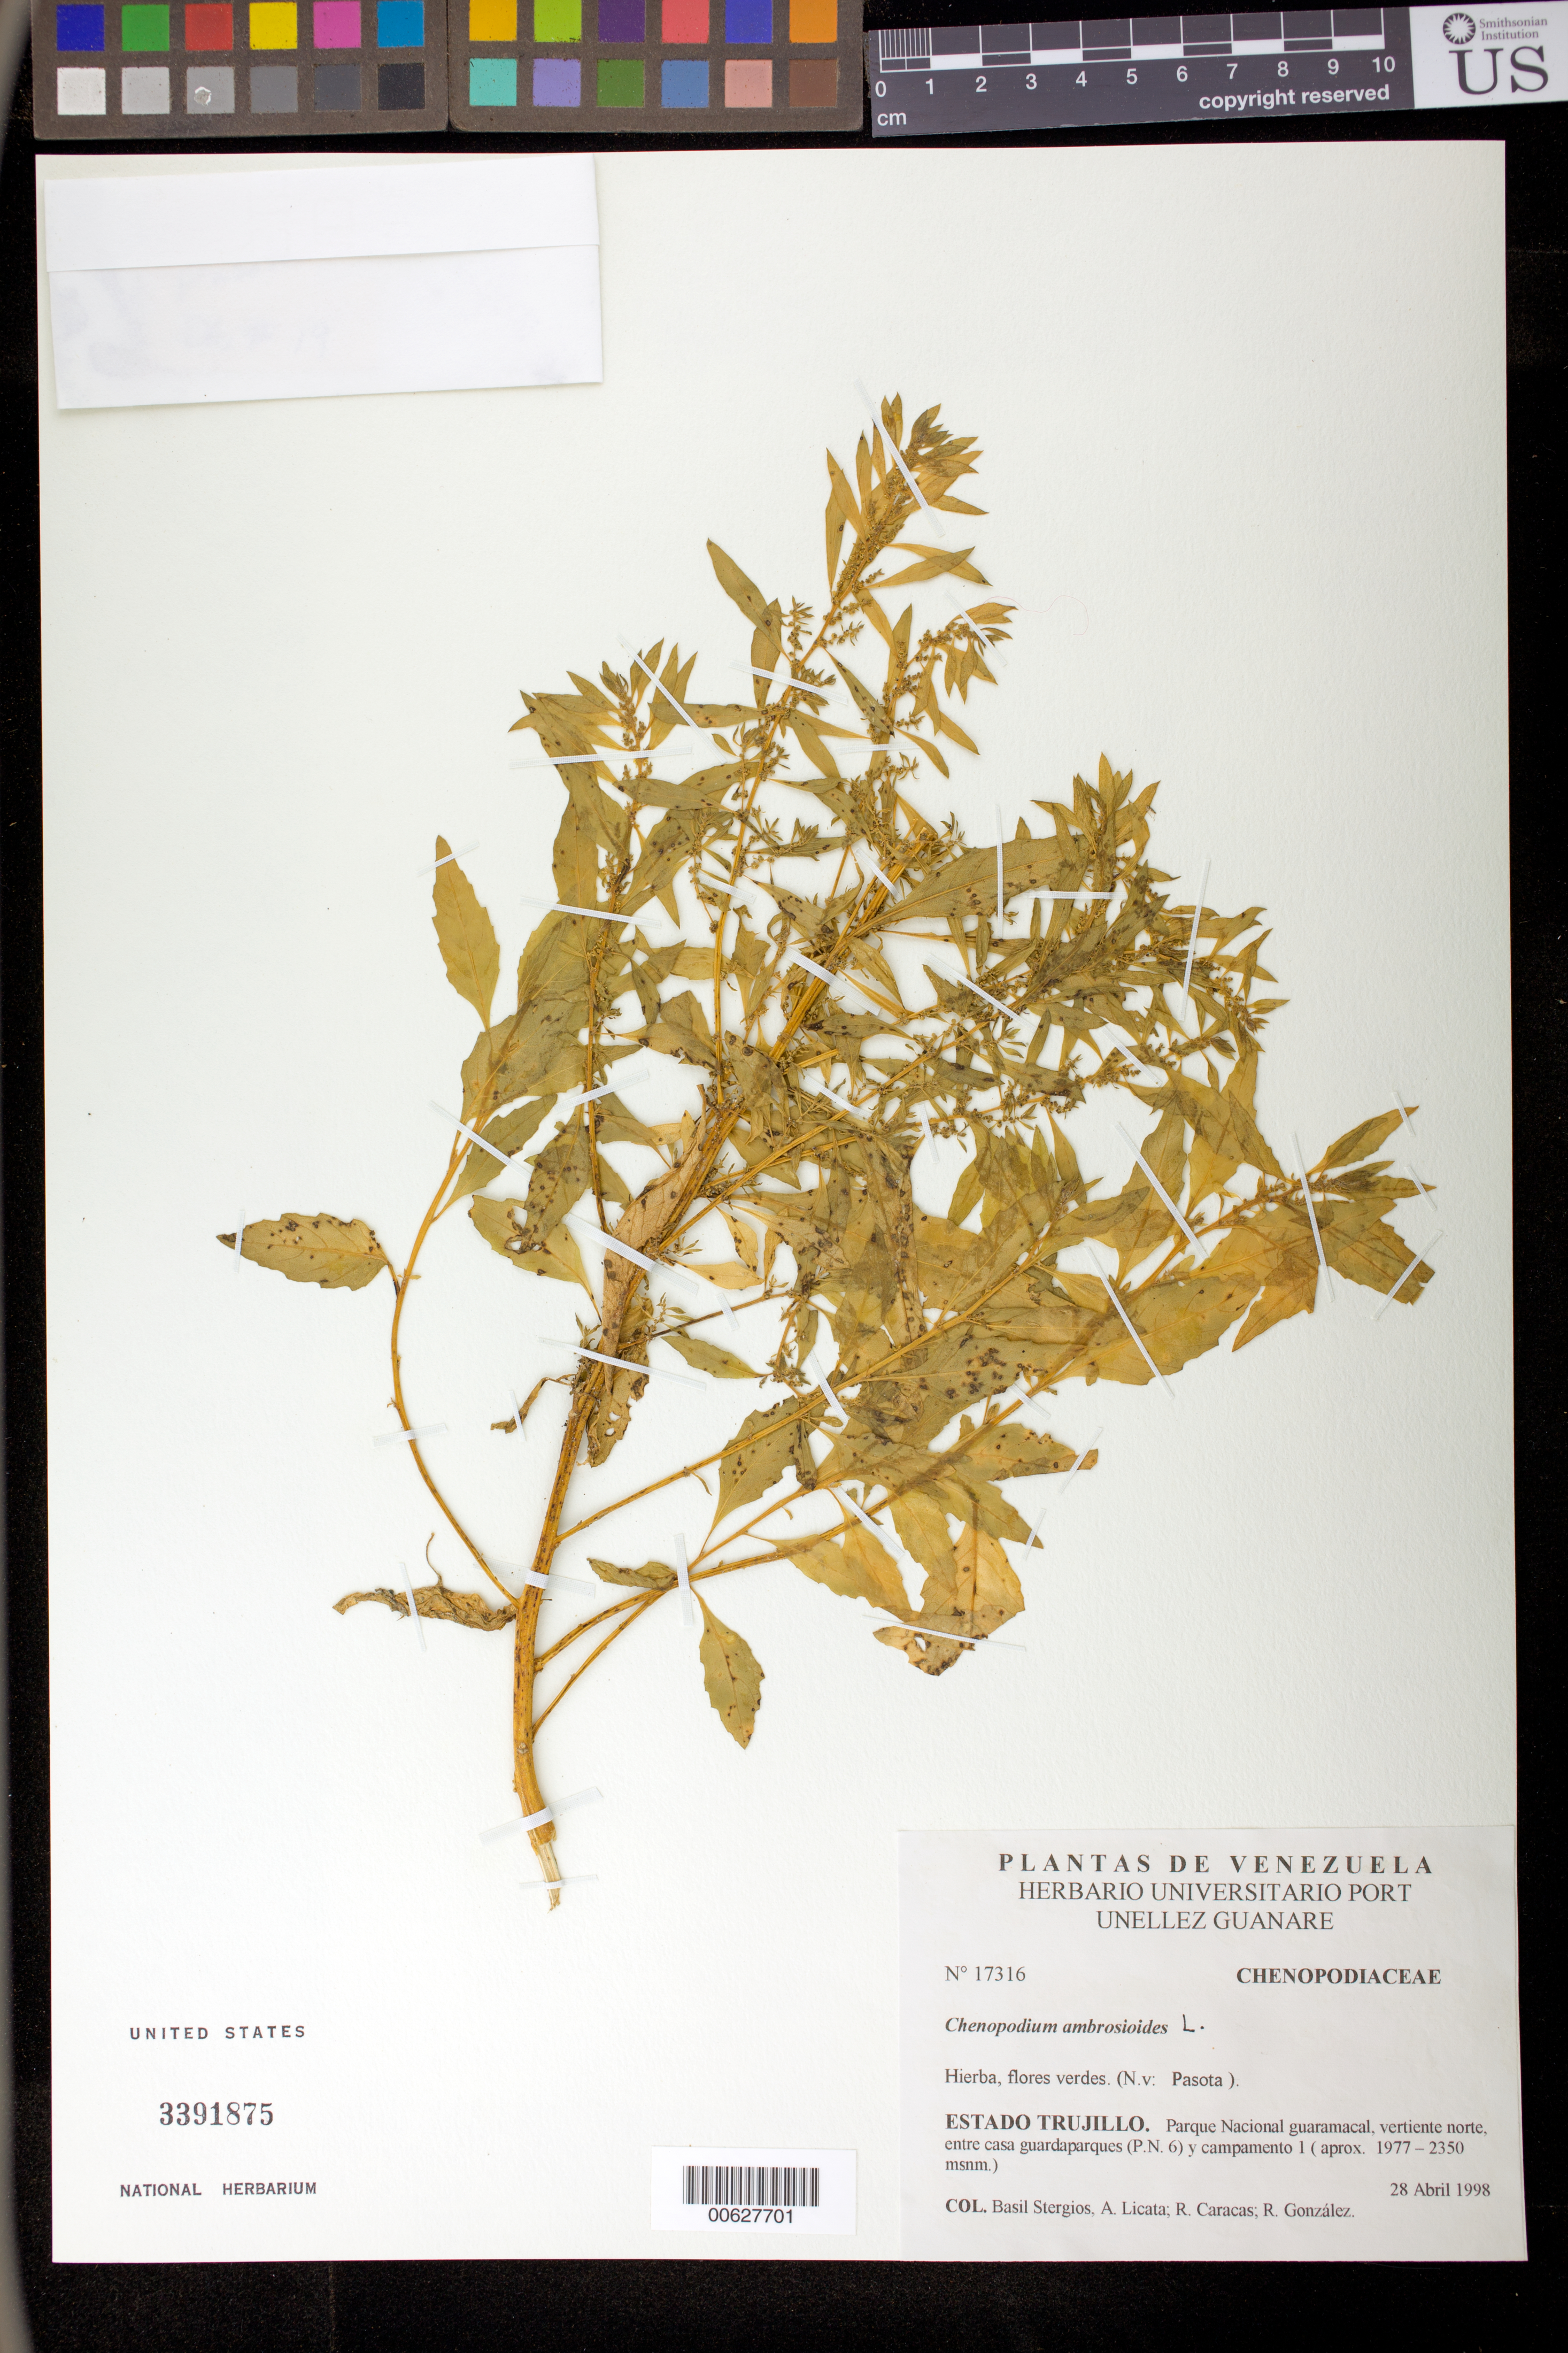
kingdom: Plantae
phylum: Tracheophyta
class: Magnoliopsida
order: Caryophyllales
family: Amaranthaceae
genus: Chenopodium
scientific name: Chenopodium ambrosioides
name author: L.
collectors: B. G. Stergios, A. Licata, R. Caracas & R. González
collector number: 17316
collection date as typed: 28 Apr 1998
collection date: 1998-04-28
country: Venezuela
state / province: Trujillo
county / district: Boconó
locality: Parque Nacional Guaramacal, vertiente N, entre casa guardaparques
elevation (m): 1977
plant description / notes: Common name: Pasota; PORT, US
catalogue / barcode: US 3391875